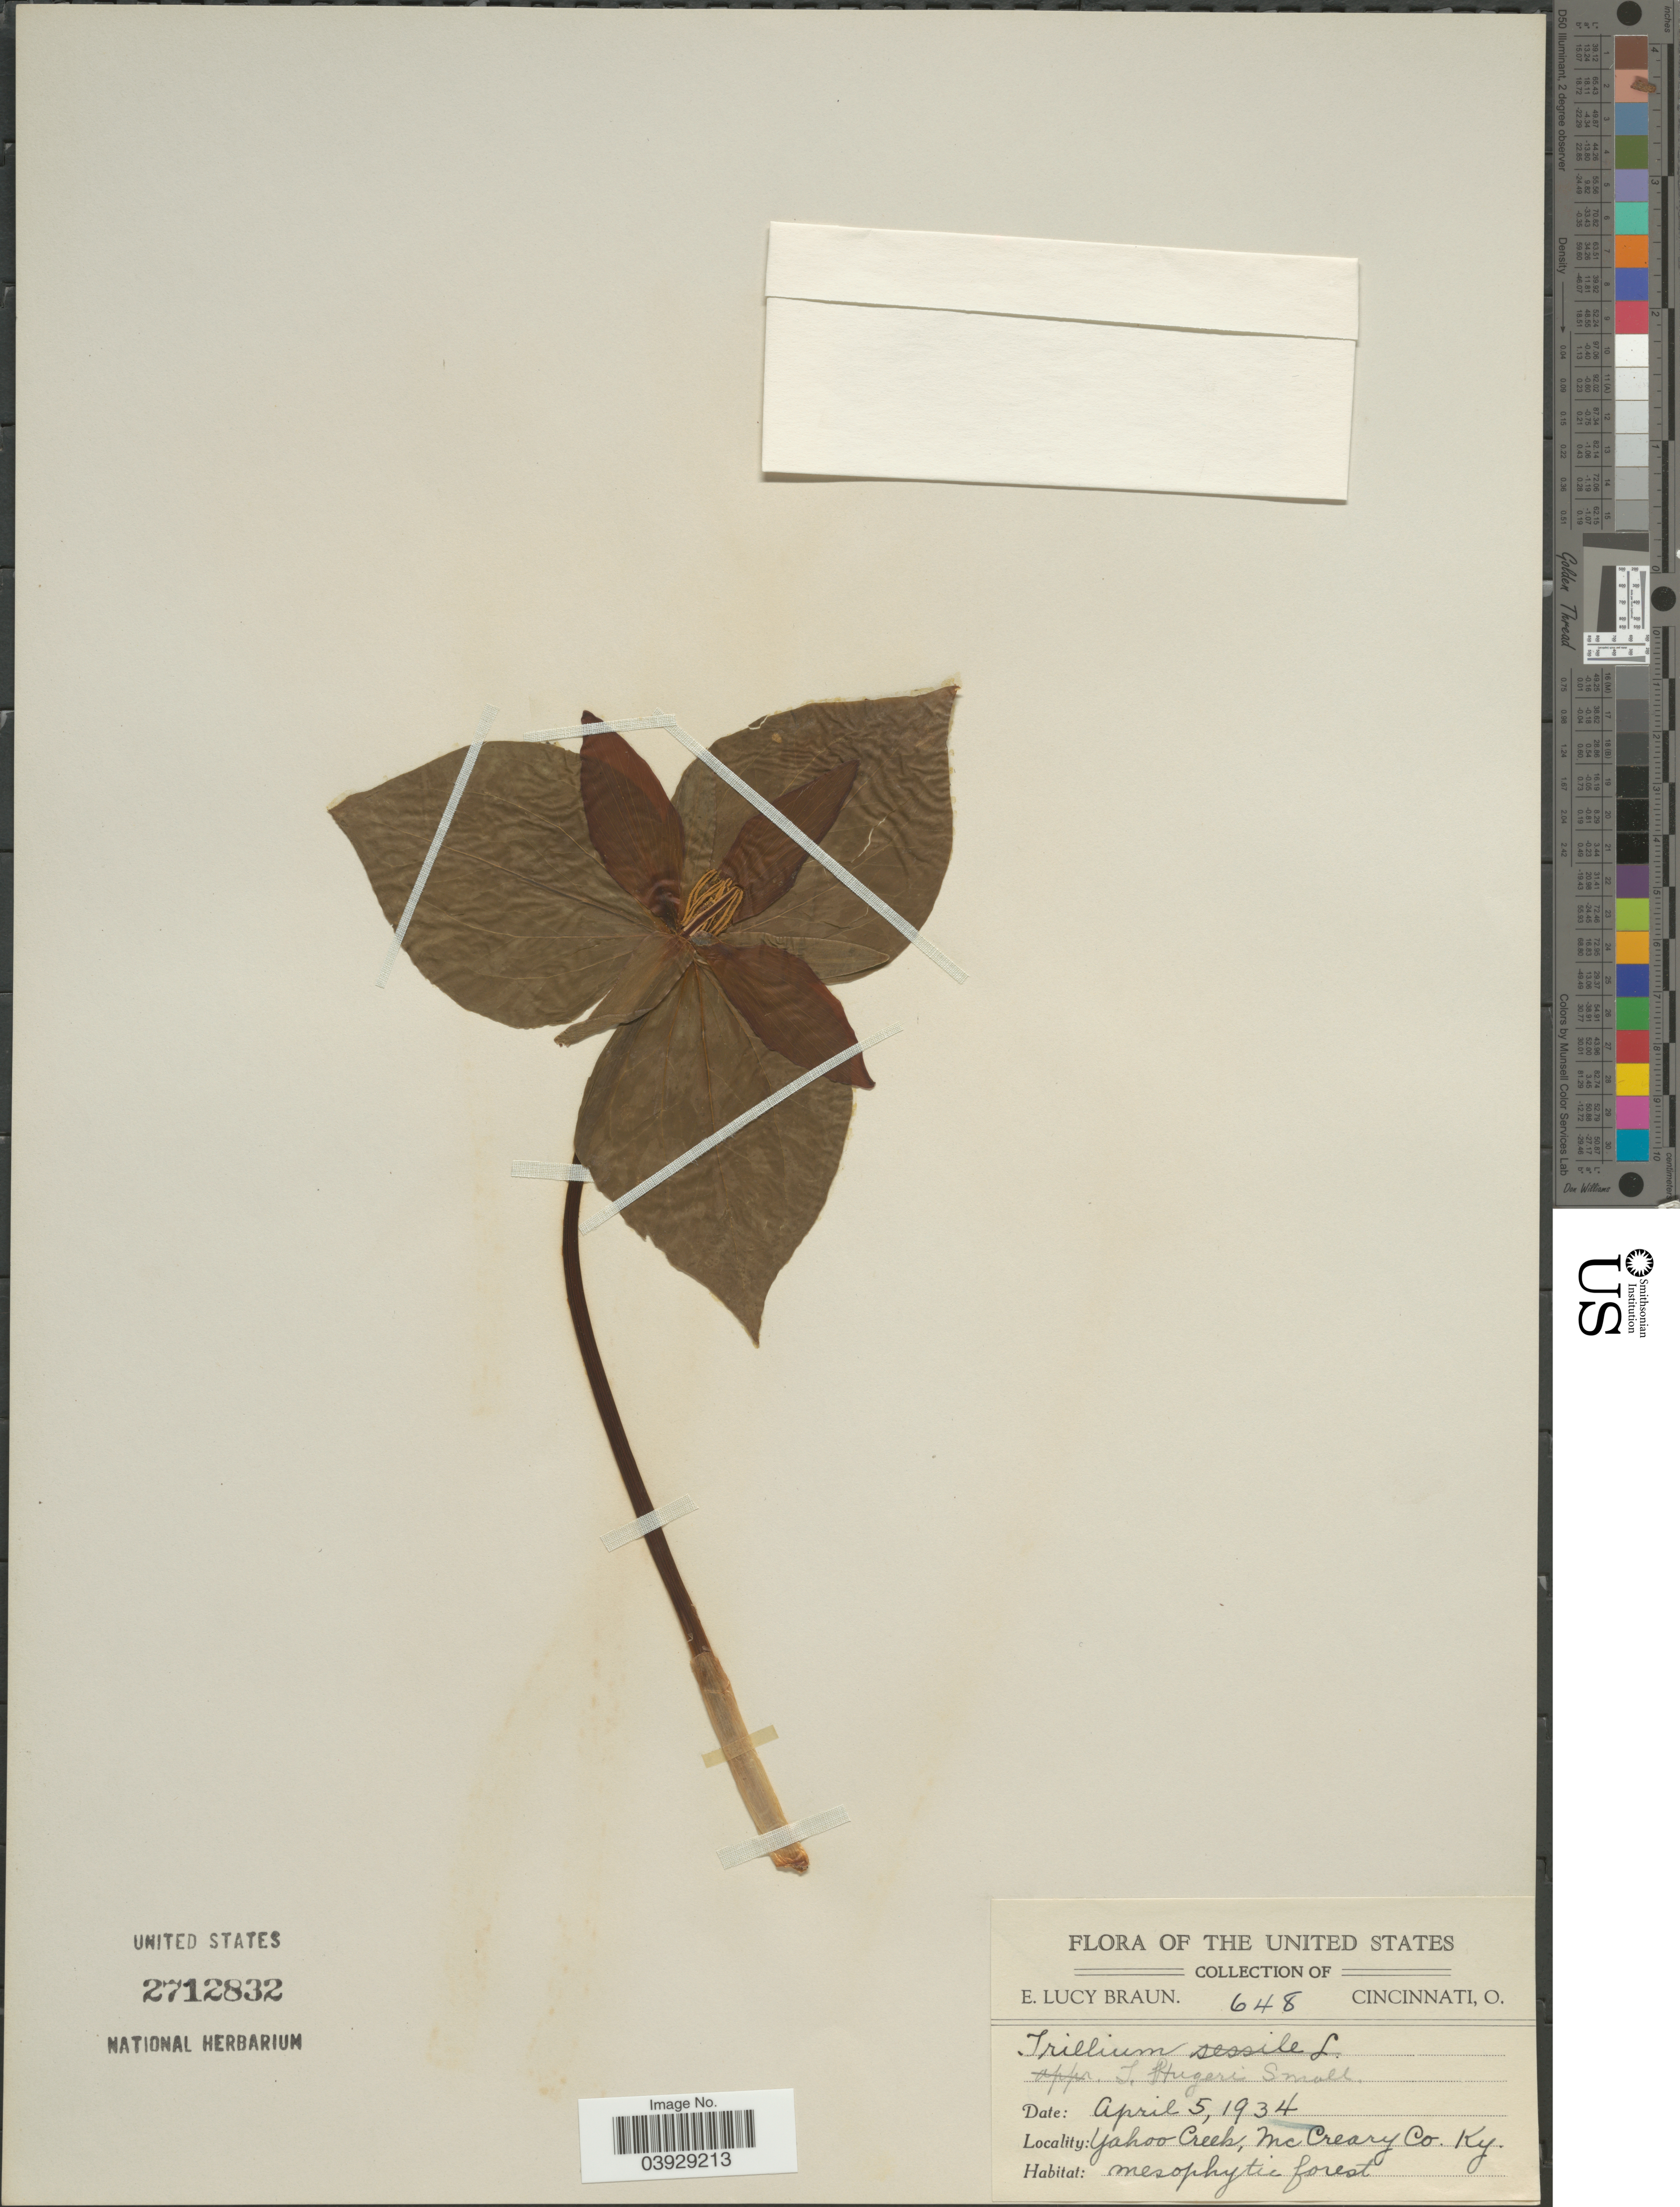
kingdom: Plantae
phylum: Tracheophyta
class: Liliopsida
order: Liliales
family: Melanthiaceae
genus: Trillium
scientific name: Trillium cuneatum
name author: Raf.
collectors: E. L. Braun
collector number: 648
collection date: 1934-04-05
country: United States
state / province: Kentucky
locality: Yahoo Creek, McCreary Co.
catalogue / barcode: US 2712832